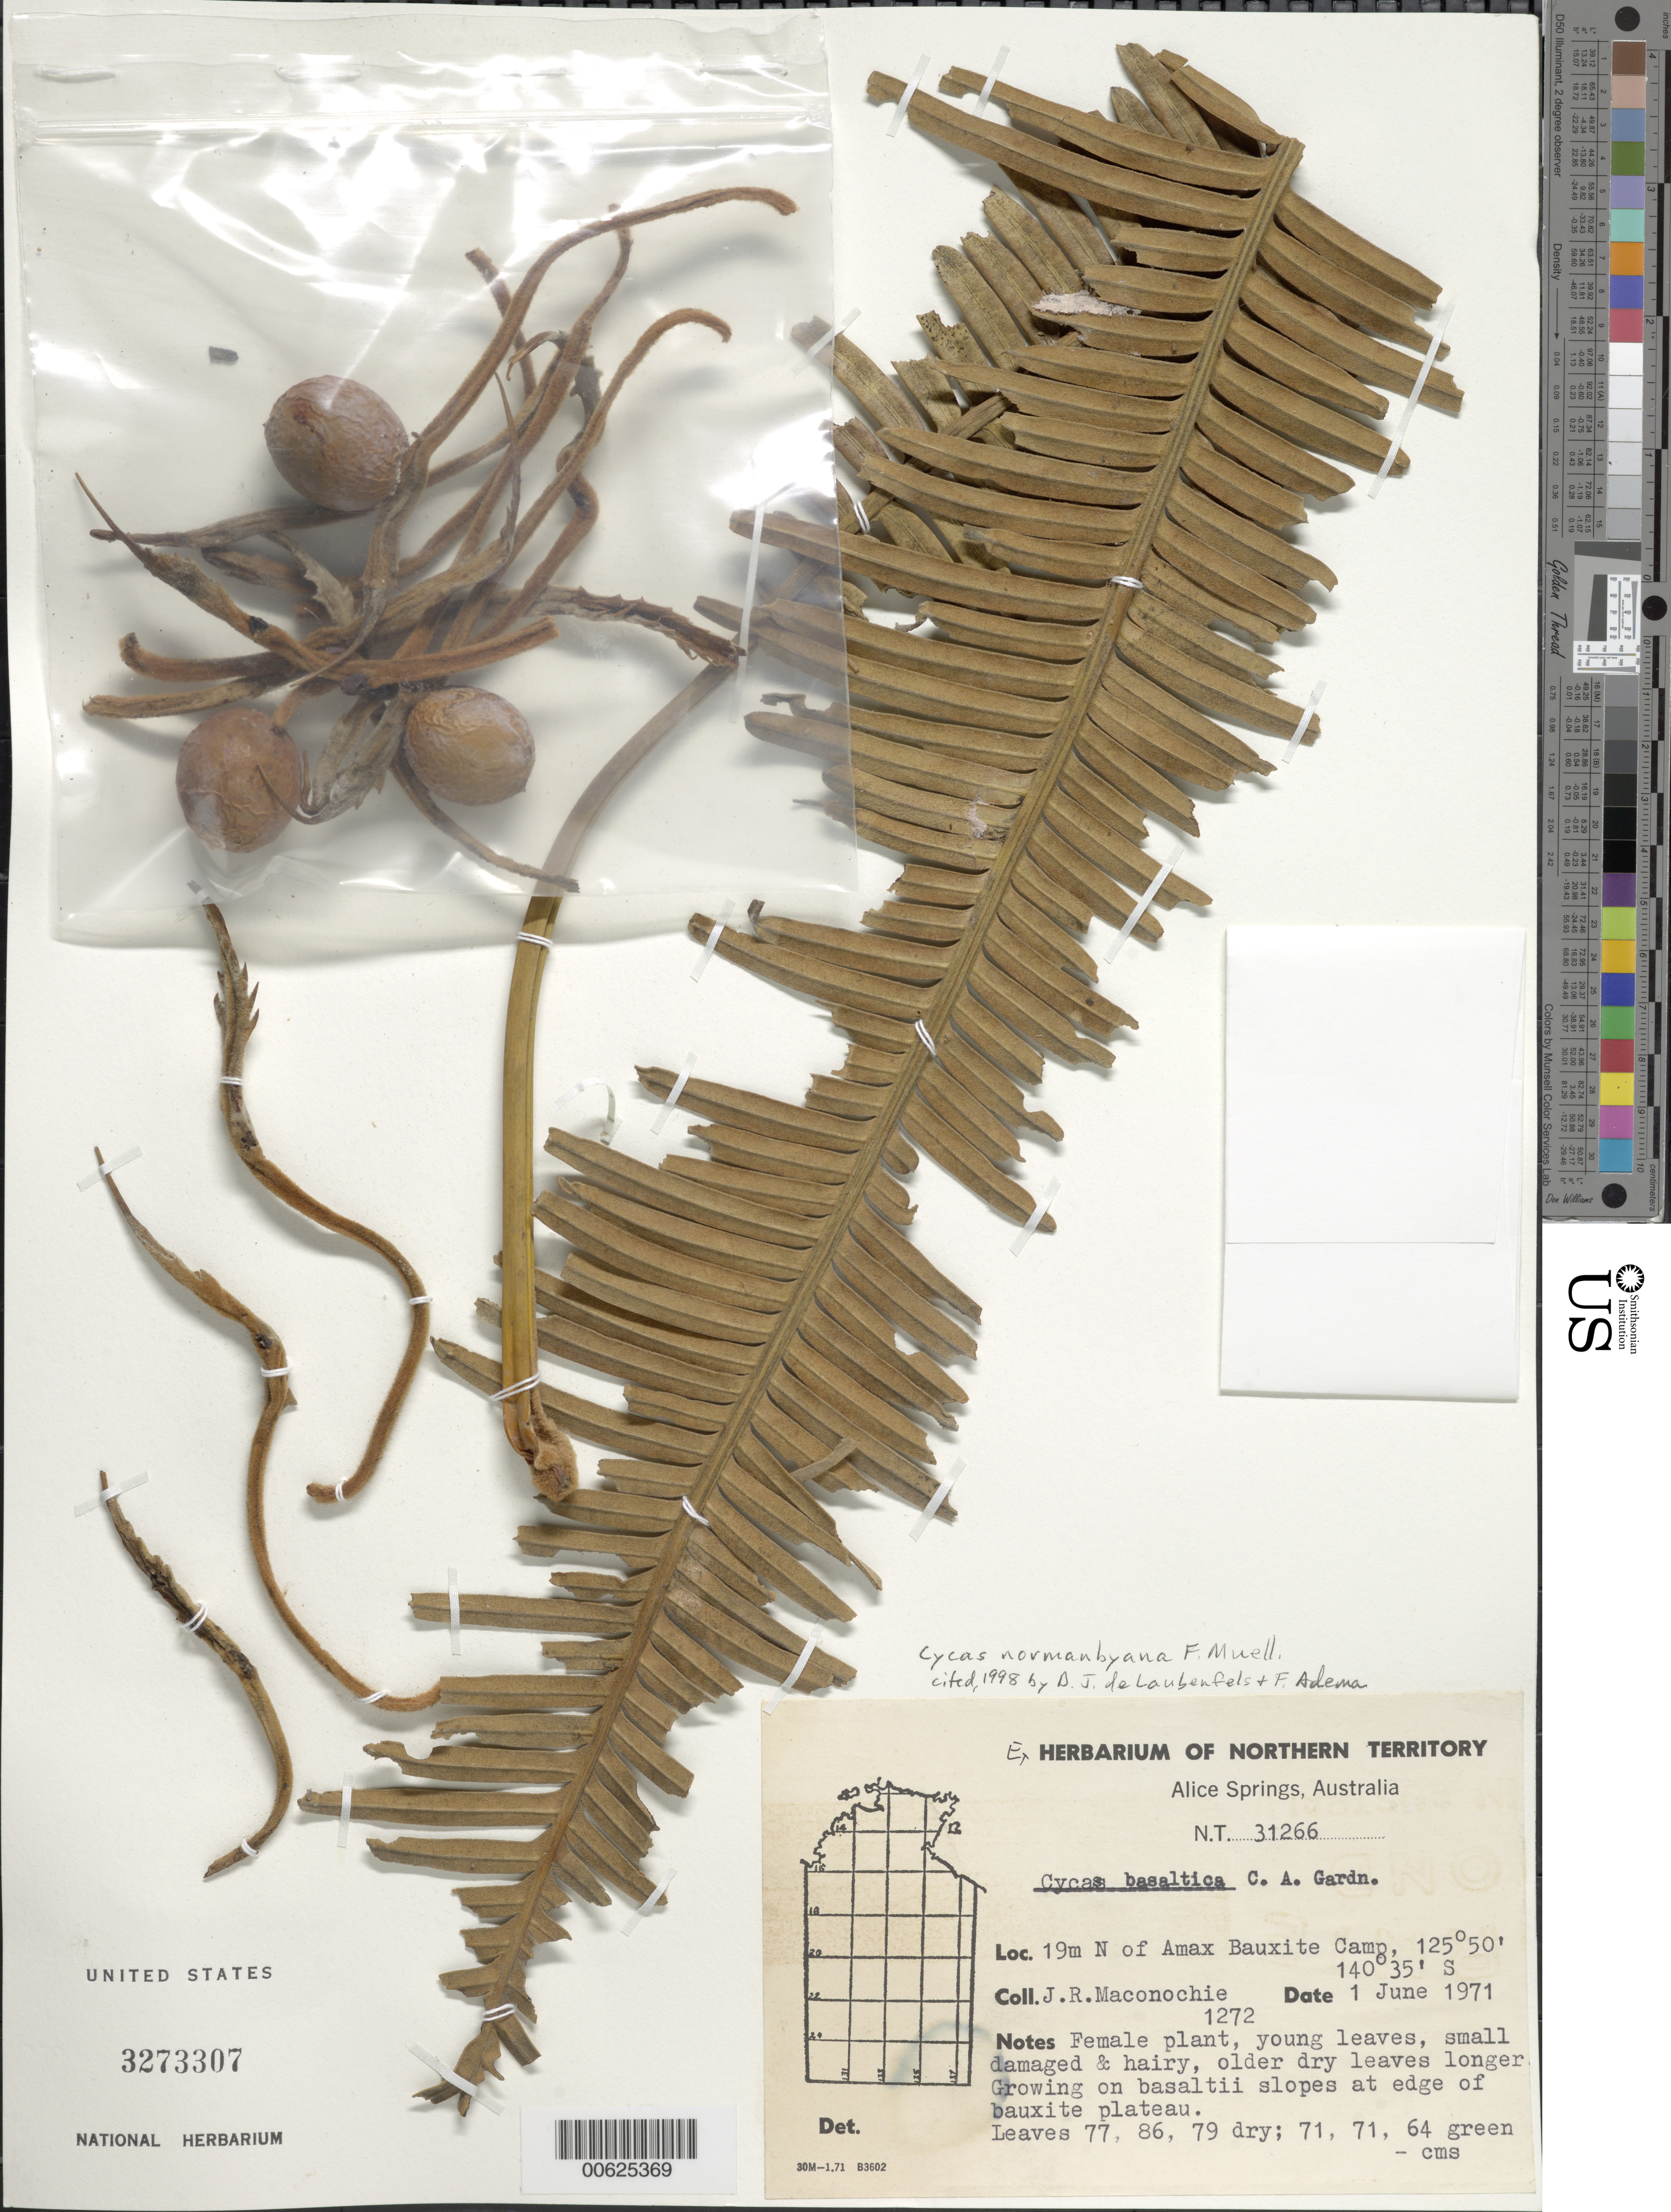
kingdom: Plantae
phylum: Tracheophyta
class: Cycadopsida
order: Cycadales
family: Cycadaceae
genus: Cycas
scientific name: Cycas normanbyana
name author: F. Muell.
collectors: J. Maconochie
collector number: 31266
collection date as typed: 01 Jun 1971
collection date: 1971-06-01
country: Australia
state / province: Northern Territory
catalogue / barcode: US 3273307